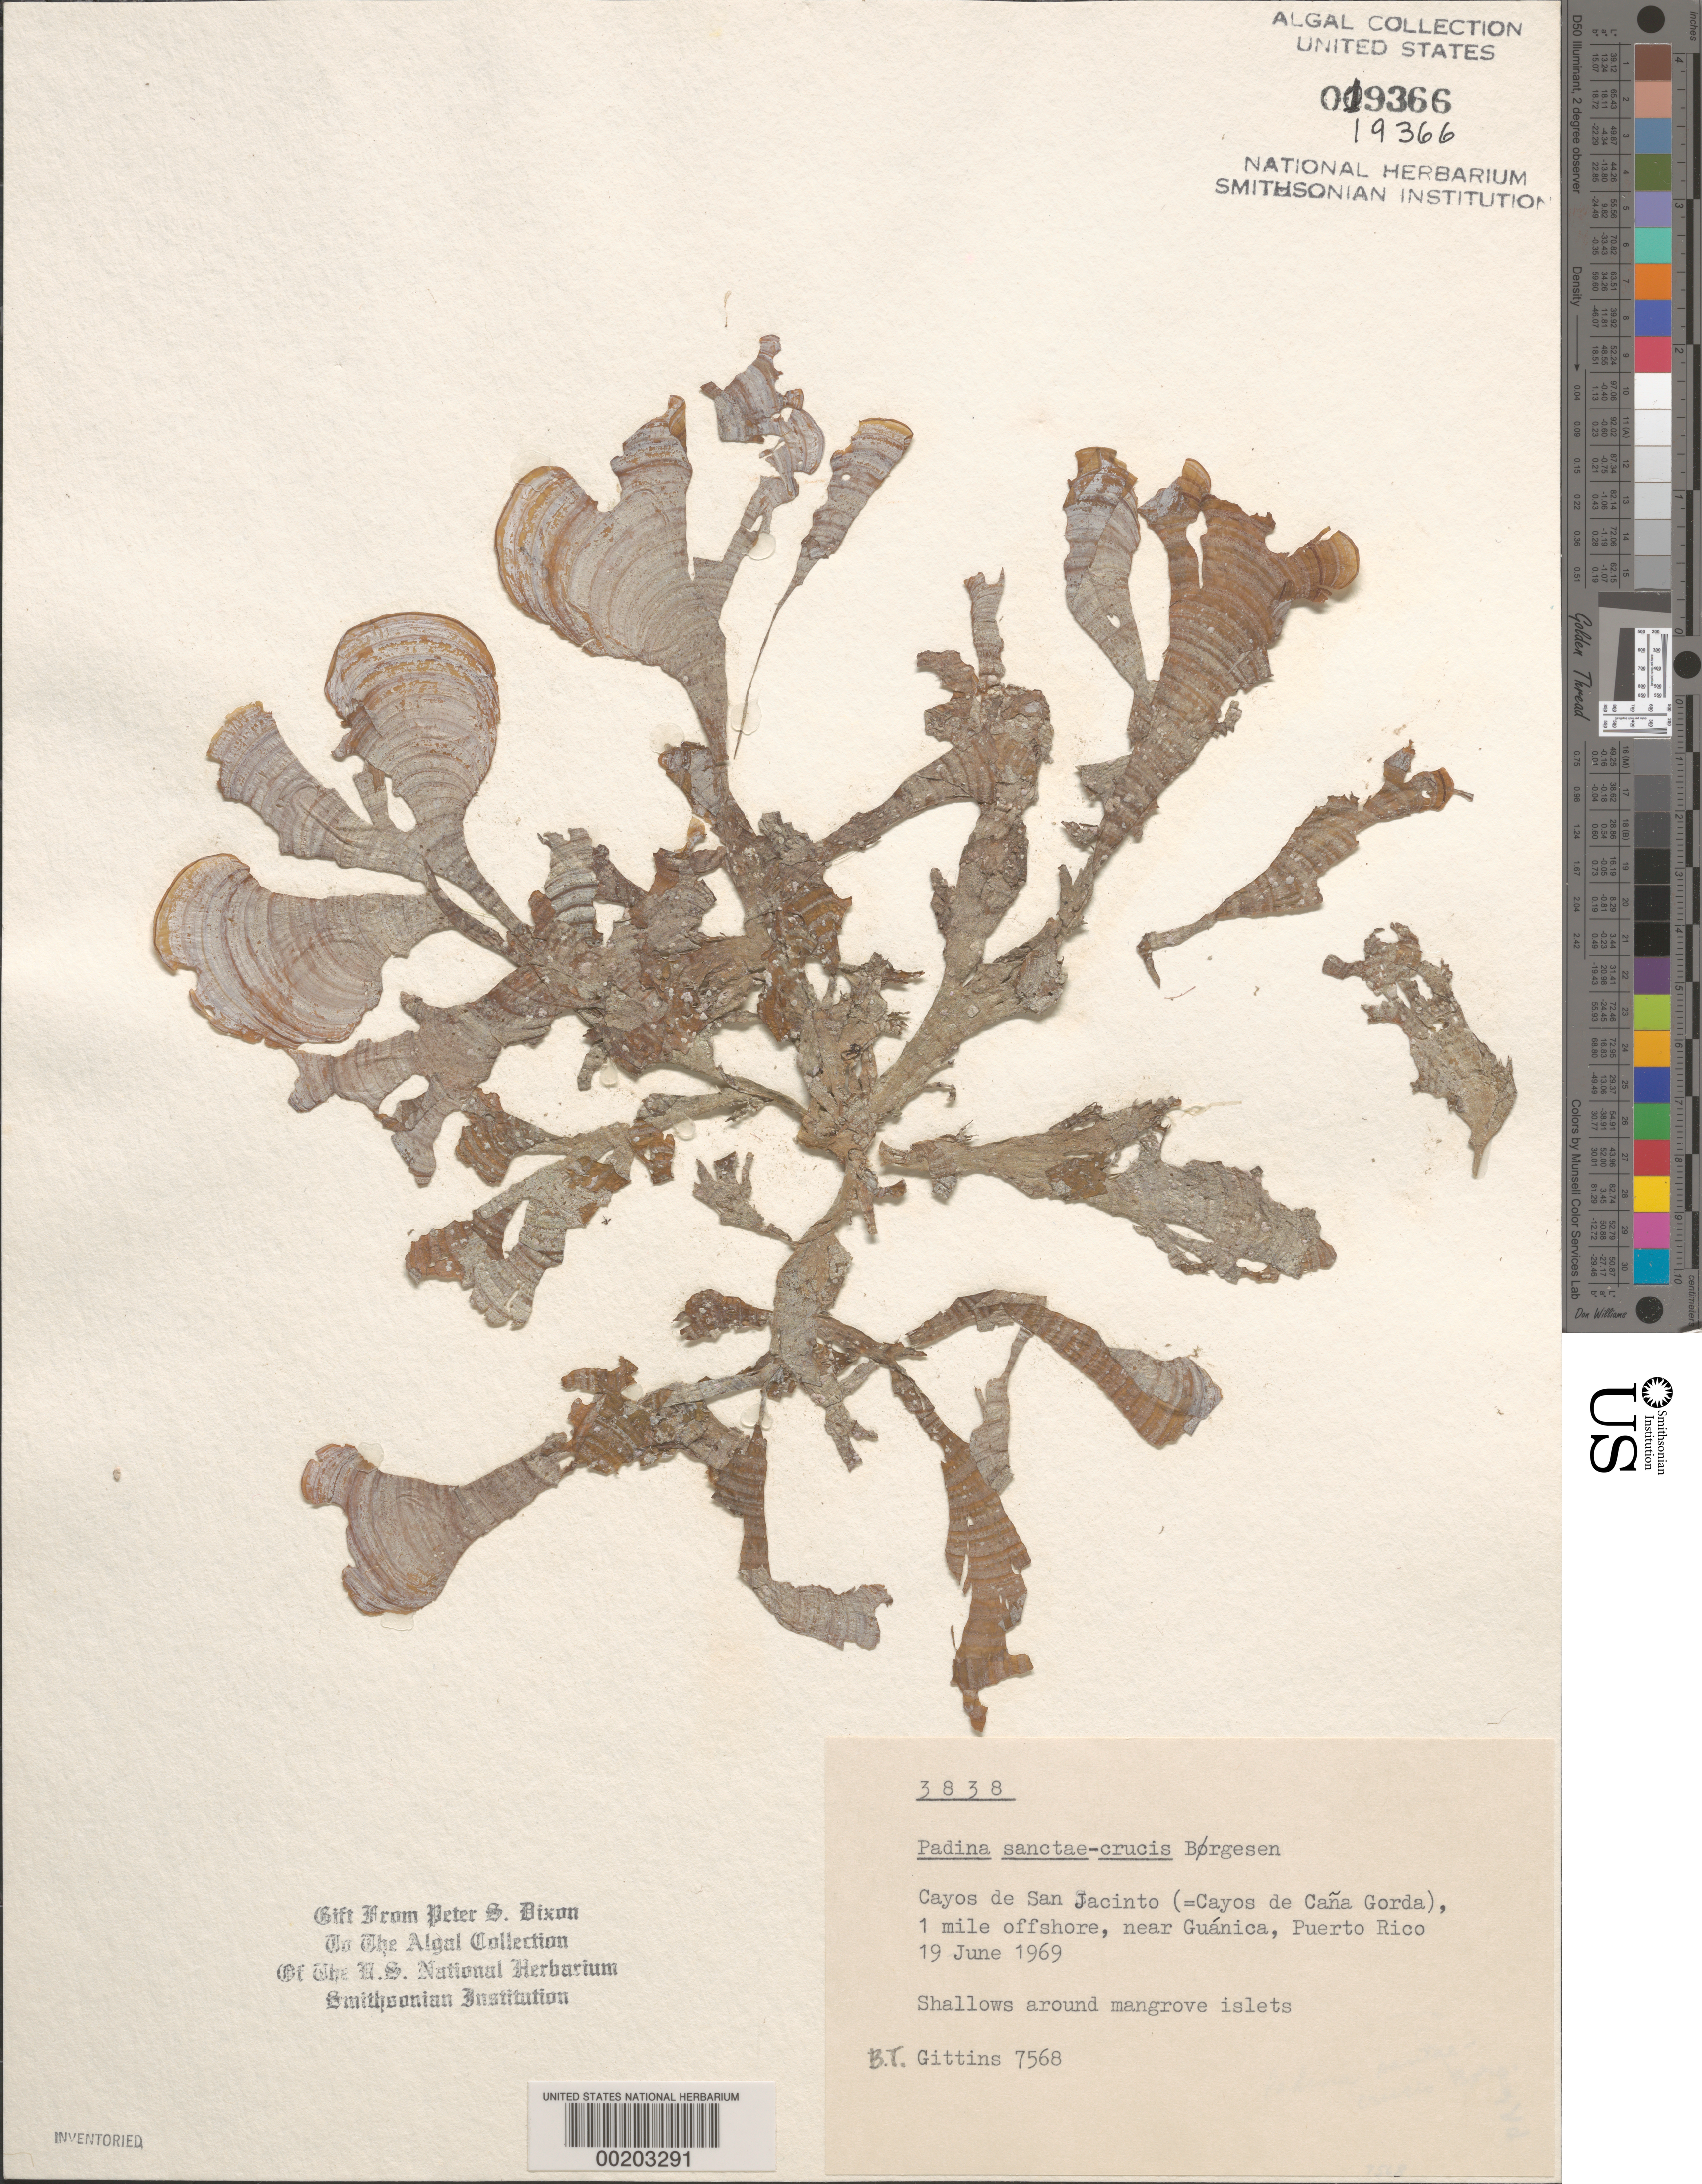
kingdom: Chromista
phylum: Ochrophyta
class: Phaeophyceae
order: Dictyotales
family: Dictyotaceae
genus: Padina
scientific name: Padina sanctae-crucis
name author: Børgesen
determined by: Dixon, P. S.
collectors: B. Gittins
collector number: BTG 7568 & PSD 3838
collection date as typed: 19 Jun 1969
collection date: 1969-06-19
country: Puerto Rico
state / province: Guanica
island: Cayos de San Jacinto (Cayos de Cana Gorda)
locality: Near Guanica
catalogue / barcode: US 19366